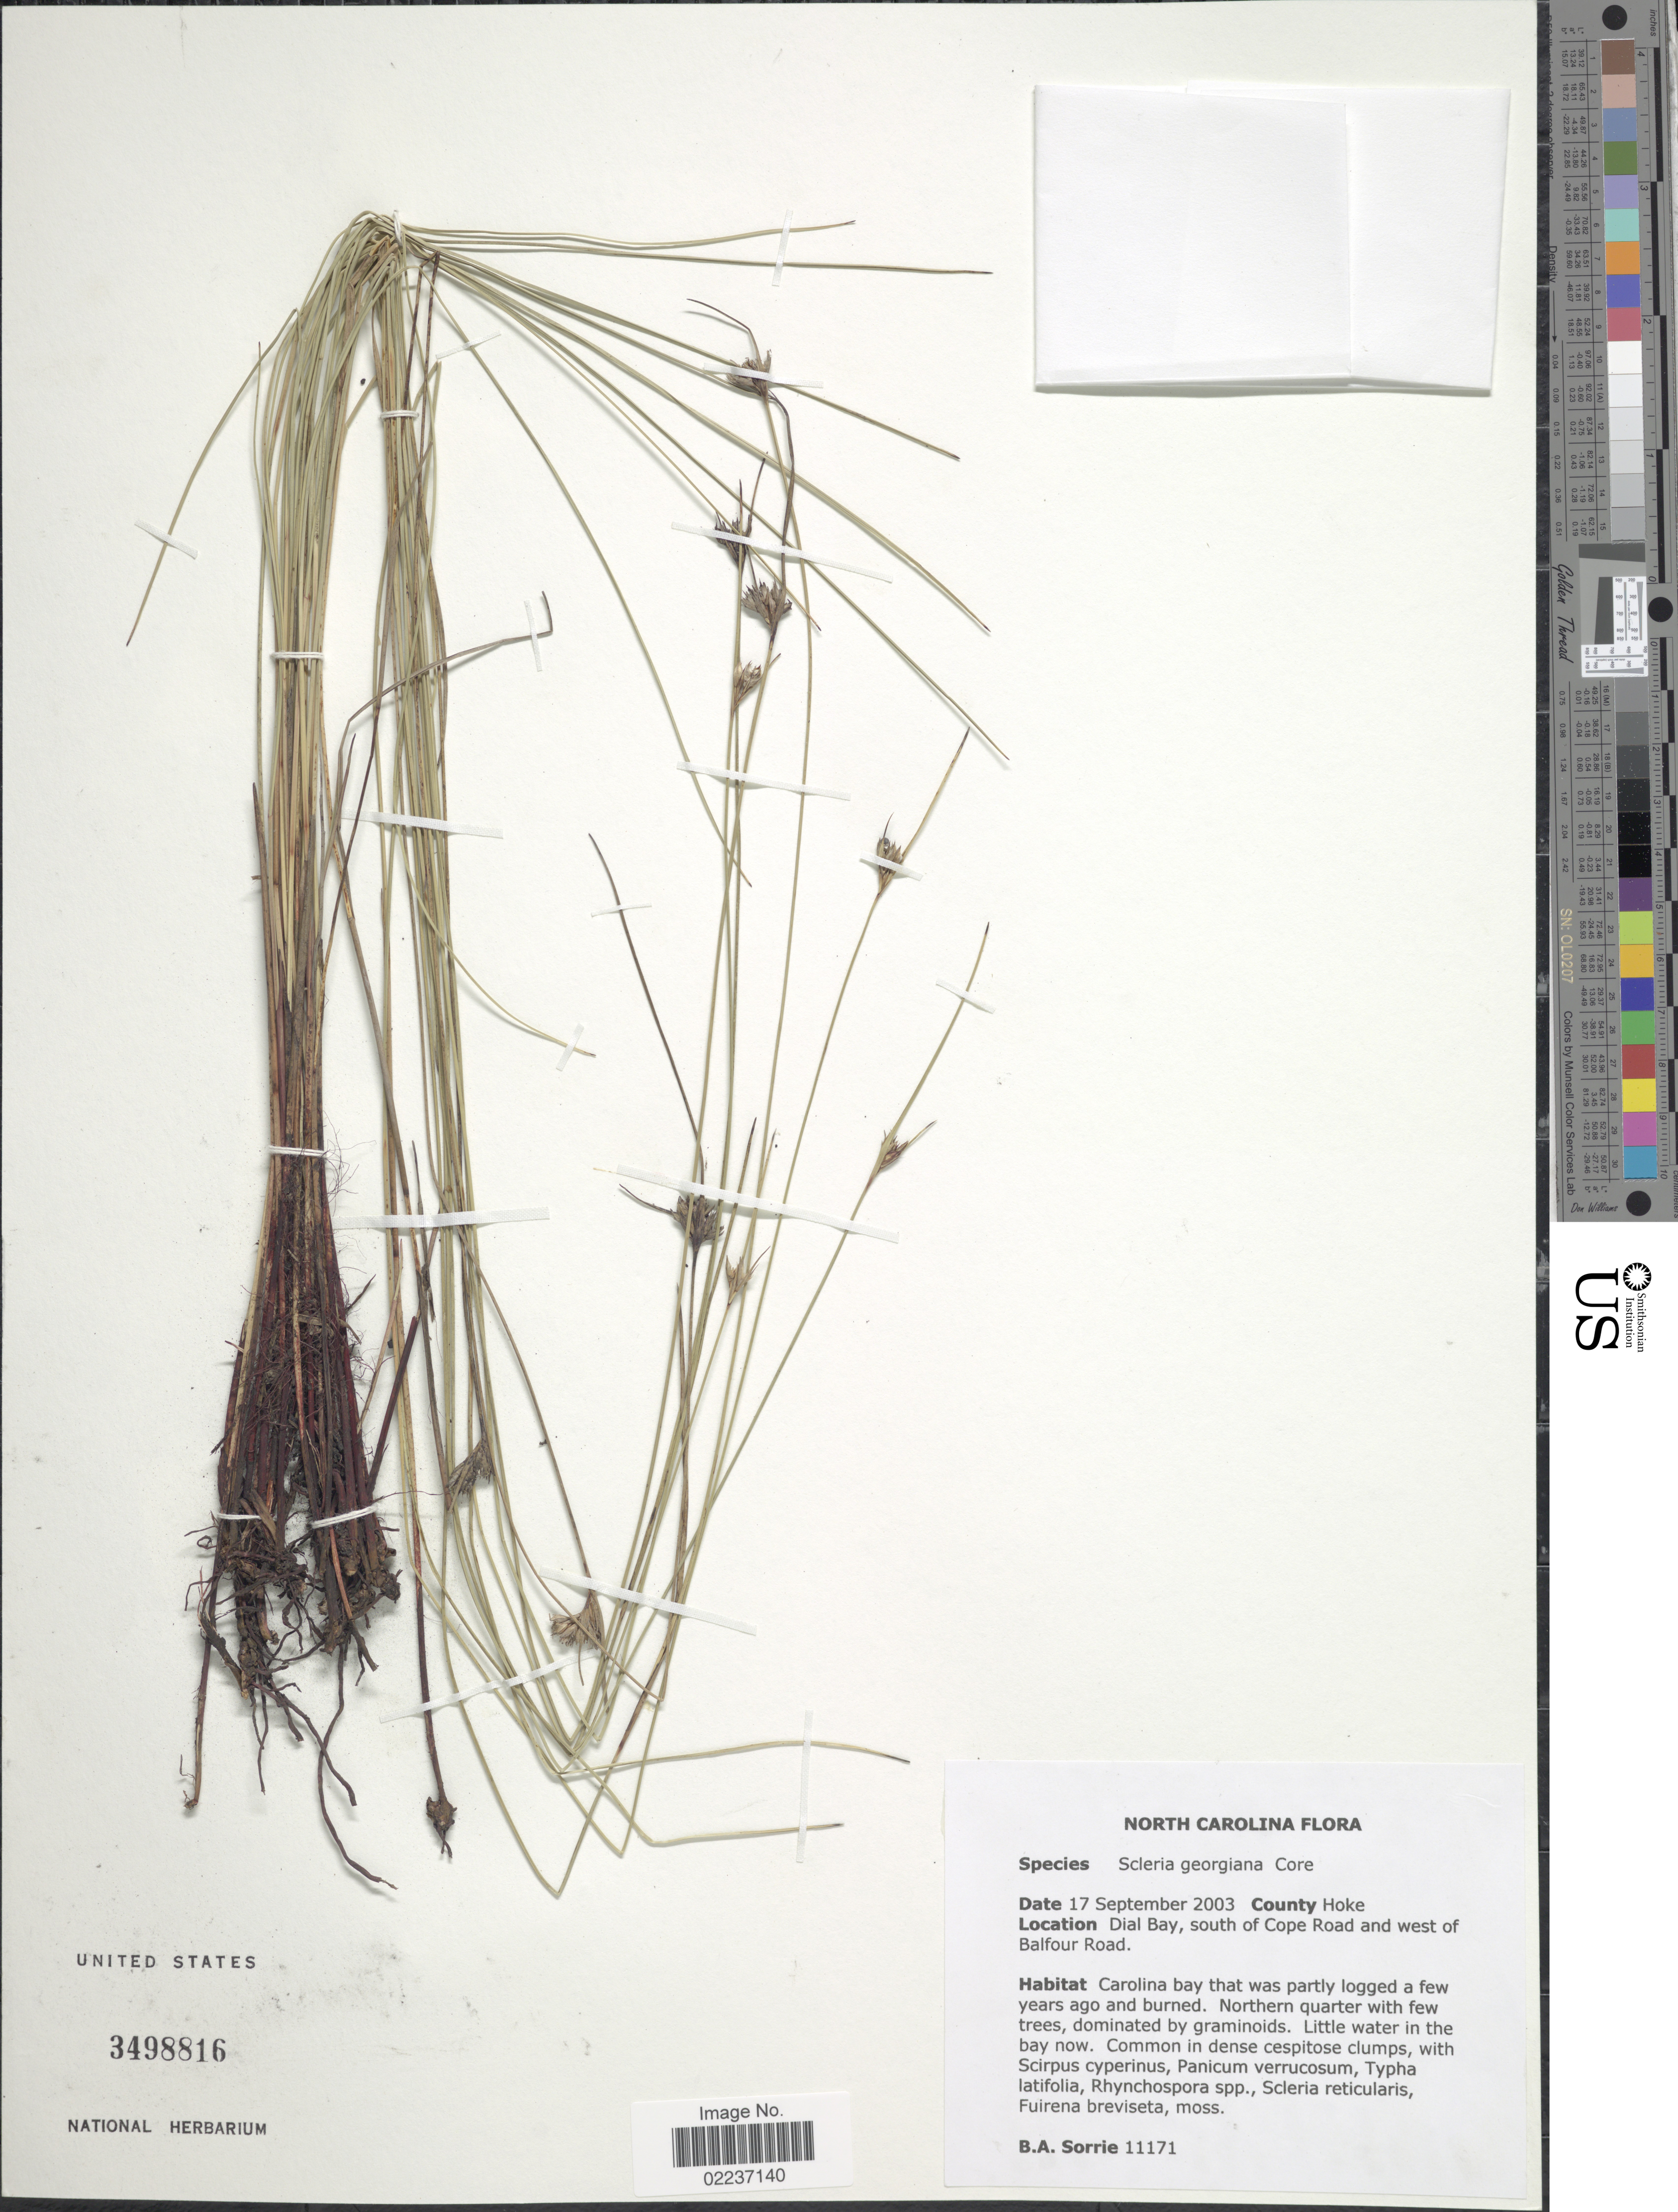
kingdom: Plantae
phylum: Tracheophyta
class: Liliopsida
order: Poales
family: Cyperaceae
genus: Scleria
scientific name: Scleria georgiana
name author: Core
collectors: B. Sorrie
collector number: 11171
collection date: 2003-09-17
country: United States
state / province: North Carolina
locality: Dial Bay, south of Cope Road and west of Balfour Road, Carolina bay that was partly logged a gew years ago and burned, northern quarter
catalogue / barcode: US 3498816